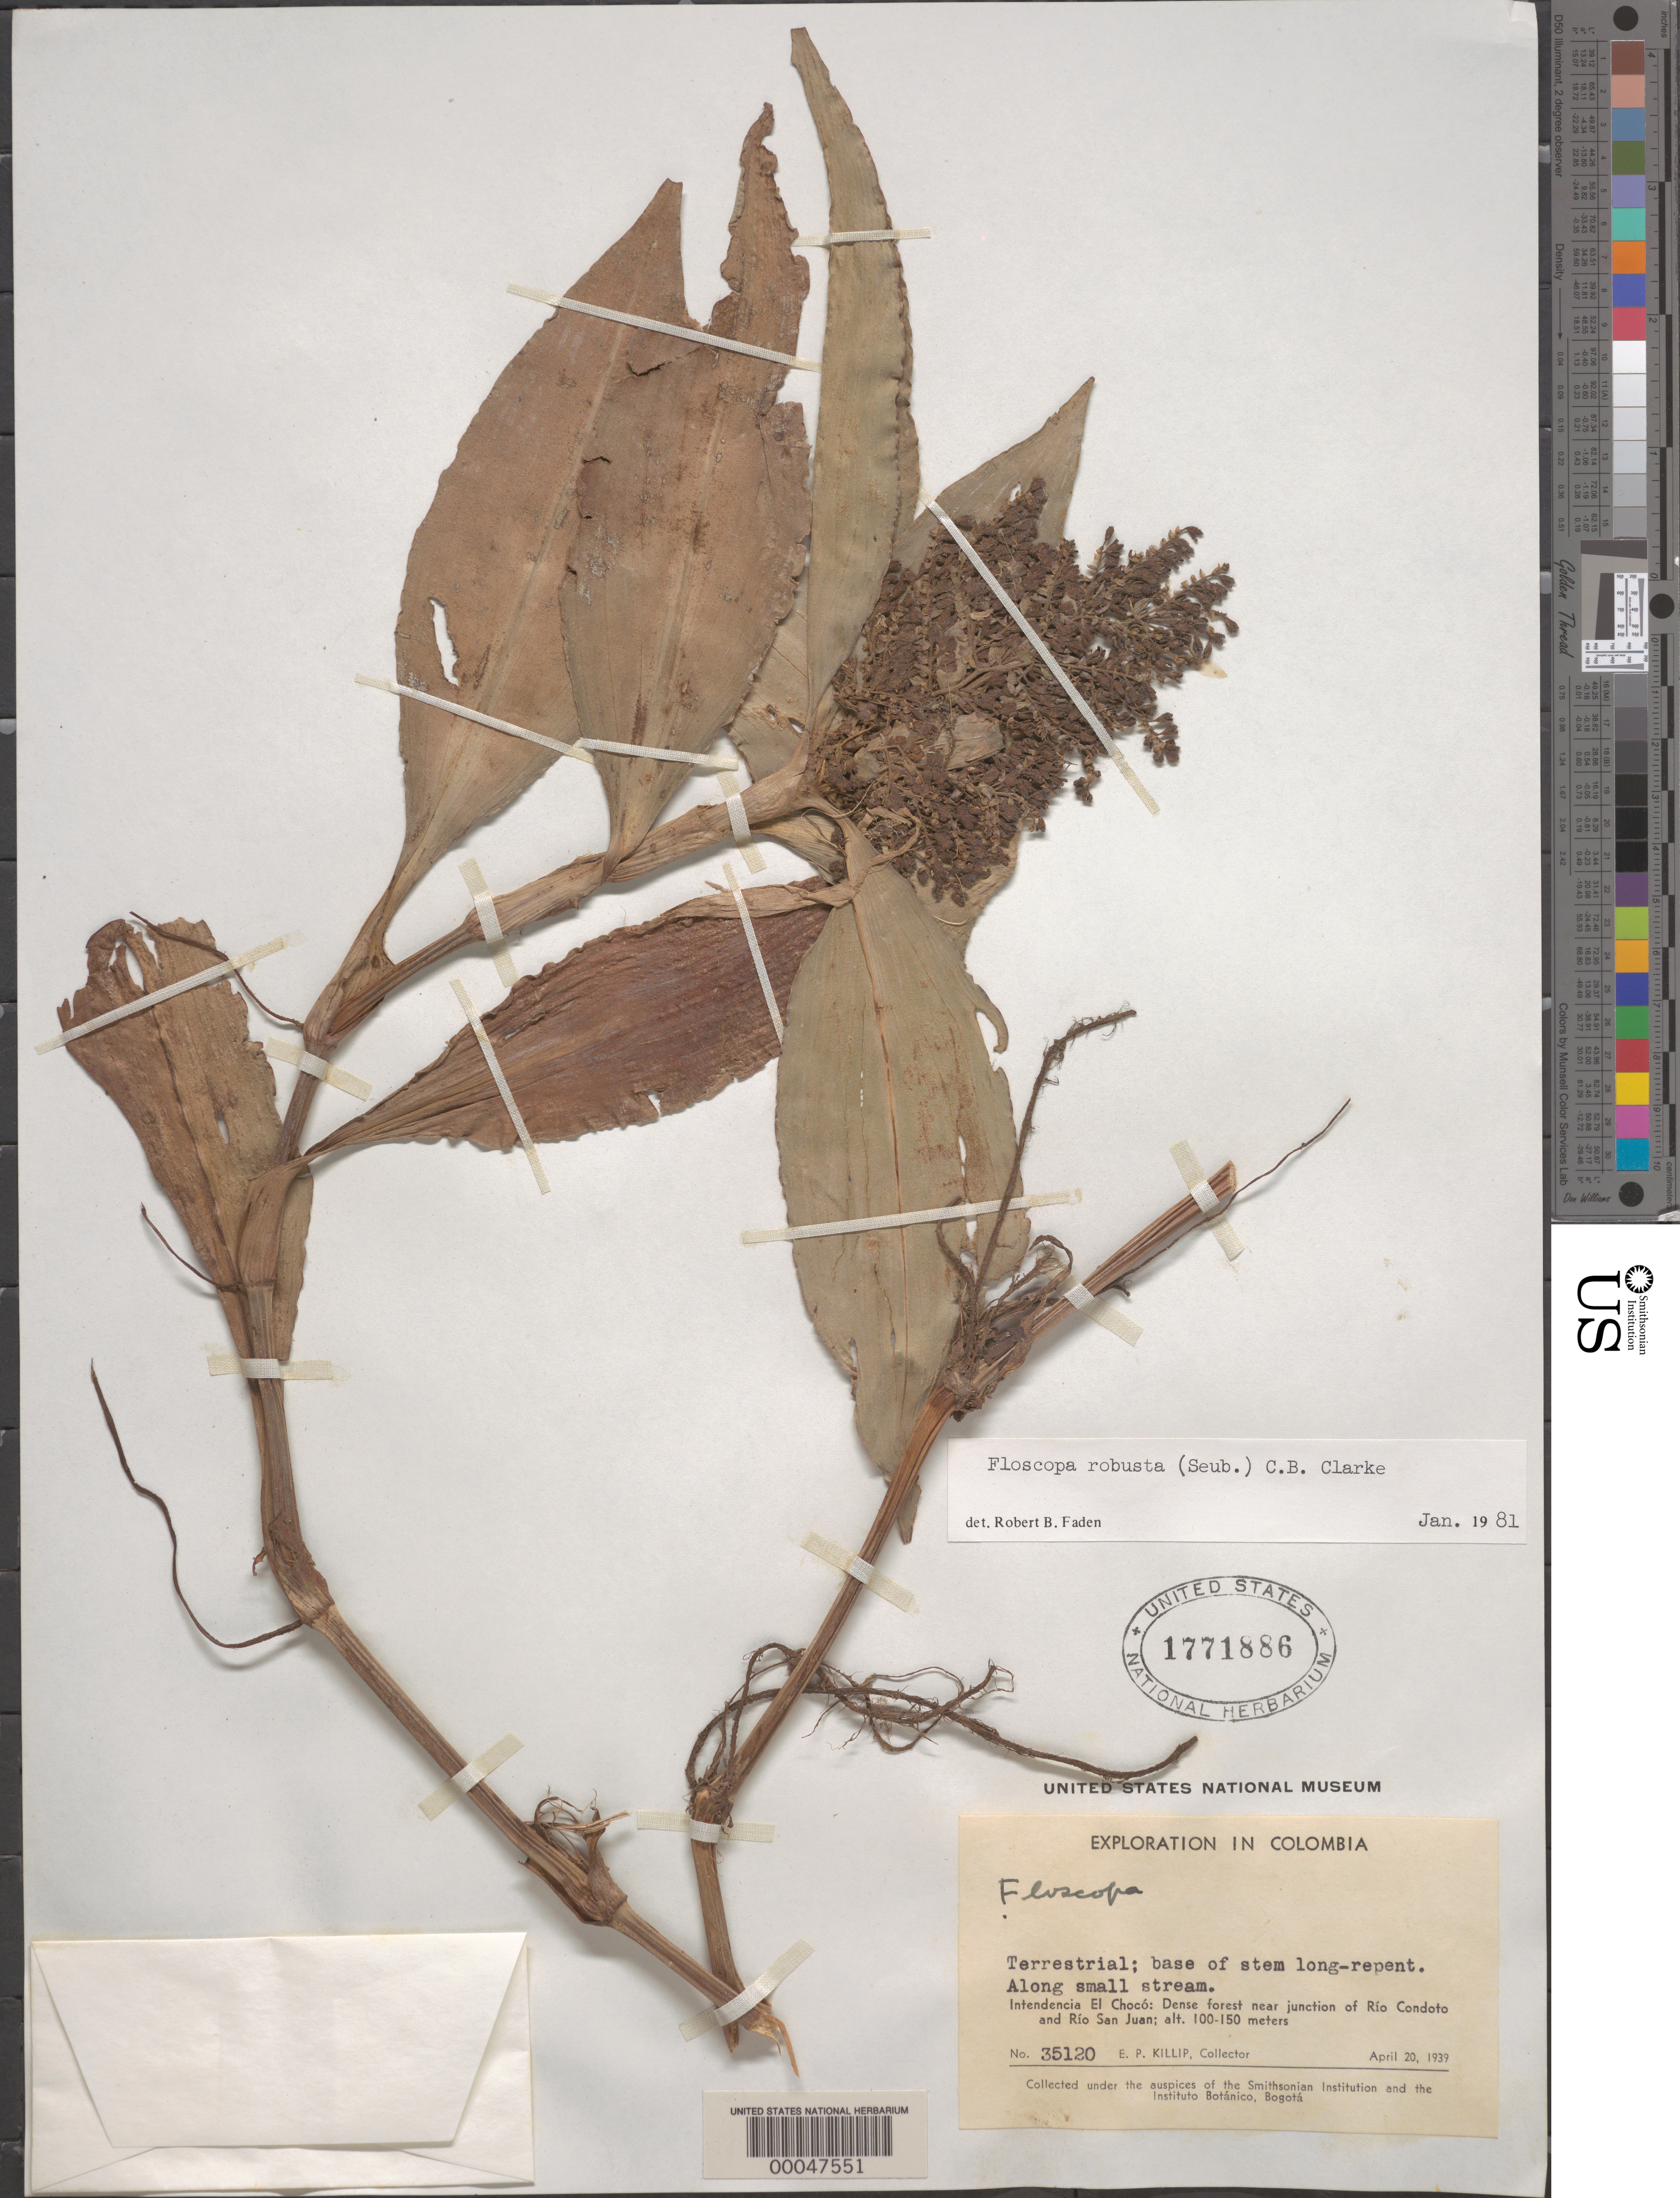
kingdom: Plantae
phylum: Tracheophyta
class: Liliopsida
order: Commelinales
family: Commelinaceae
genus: Floscopa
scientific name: Floscopa robusta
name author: (Seub.) C.B. Clarke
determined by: Faden, Robert B., (US), Smithsonian Institution - National Museum of Natural History (UNITED STATES)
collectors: E. P. Killip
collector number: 35120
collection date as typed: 20 Apr 1939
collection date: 1939-04-20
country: Colombia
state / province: Chocó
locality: Junction of Rio Condoto and Rio San Juan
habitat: Forest; stream bank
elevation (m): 100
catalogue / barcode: US 1771886